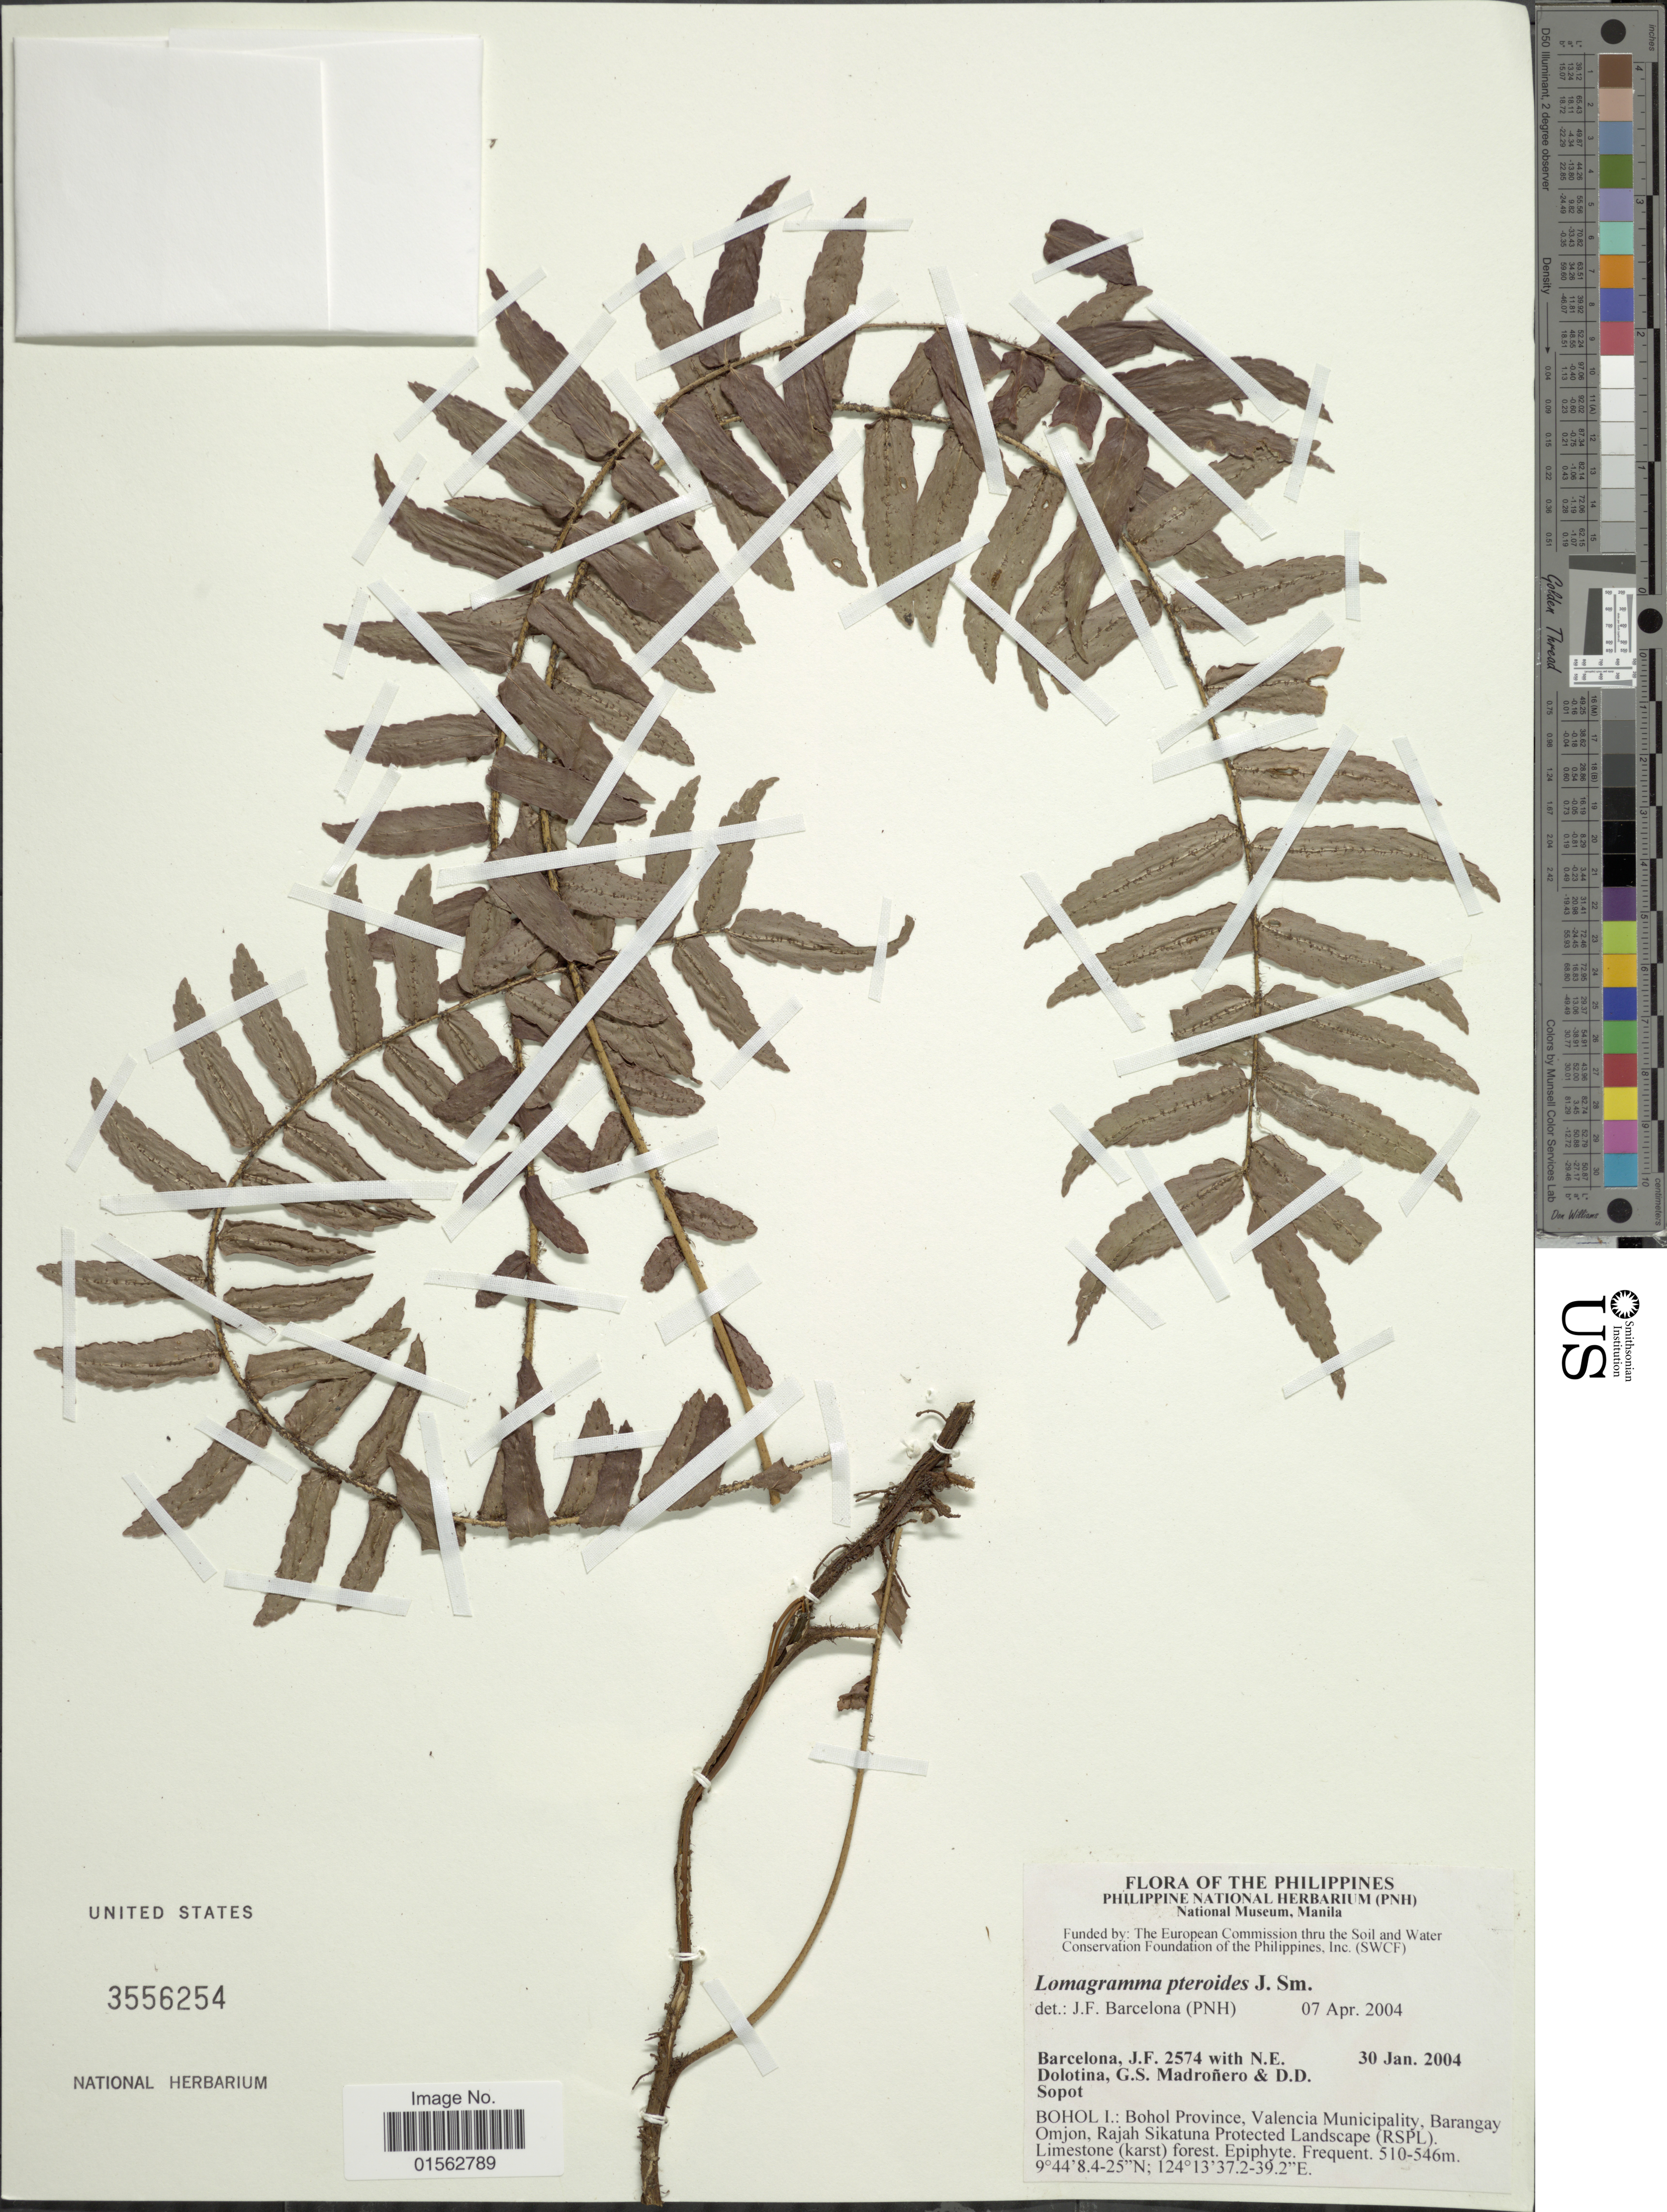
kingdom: Plantae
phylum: Tracheophyta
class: Polypodiopsida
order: Polypodiales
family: Dryopteridaceae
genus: Lomagramma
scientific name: Lomagramma pteroides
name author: J. Sm.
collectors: J. F. Barcelona, N. Dolotina, G. Madroñero & D. Sopot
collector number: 2574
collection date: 2004-01-30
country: Philippines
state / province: Central Visayas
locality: Philippines, Bohol I.: Bohol Province,Valencia Municipality, Barangay Omjon, Rajah Sikatuna Protected Landscape (RSPL).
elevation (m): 510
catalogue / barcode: US 3556254